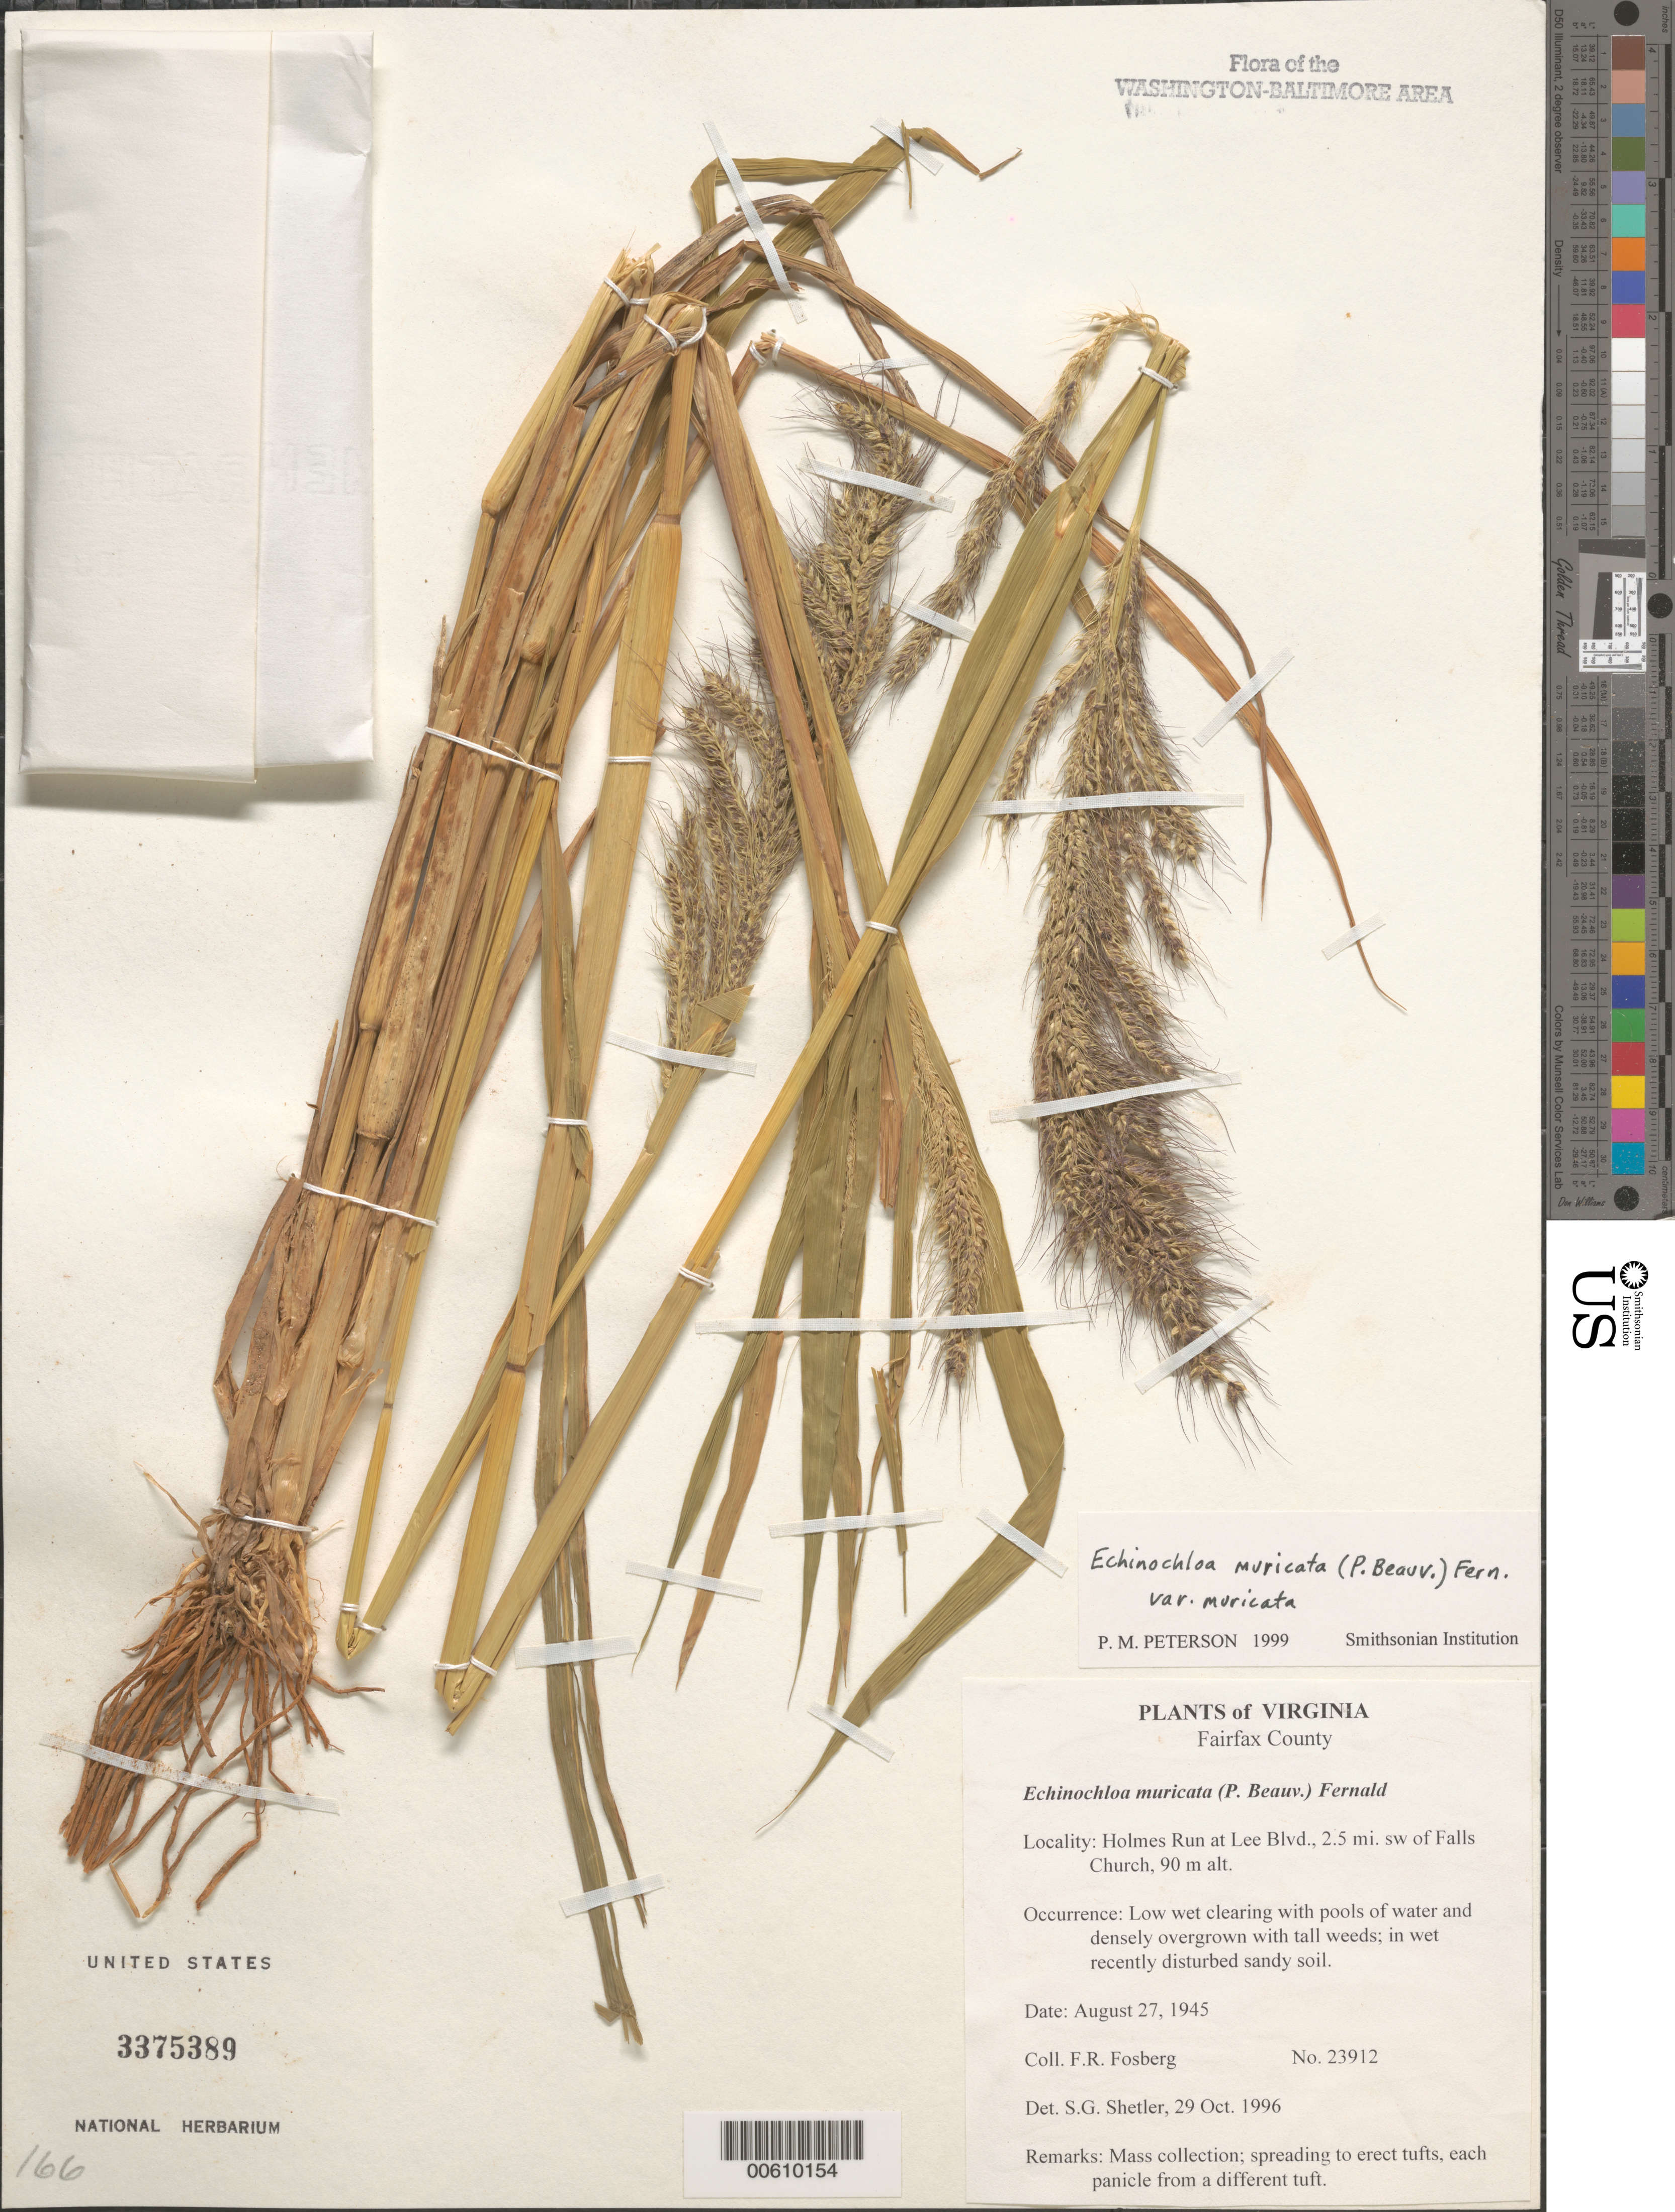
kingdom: Plantae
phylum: Tracheophyta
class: Liliopsida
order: Poales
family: Poaceae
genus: Echinochloa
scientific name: Echinochloa muricata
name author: (P. Beauv.) Fernald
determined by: Shetler, Stanwyn G., (US), NMNH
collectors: F. R. Fosberg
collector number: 23912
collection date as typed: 27 Aug 1945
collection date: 1945-08-27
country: United States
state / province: Virginia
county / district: Fairfax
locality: Holmes Run at Lee Blvd., 2.5 mi. sw of Falls Church, 90 m alt.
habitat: Low wet clearing with pools of water and densely overgrown with tall weeds; in wet recently disturbed sandy soil.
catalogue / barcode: US 3375389